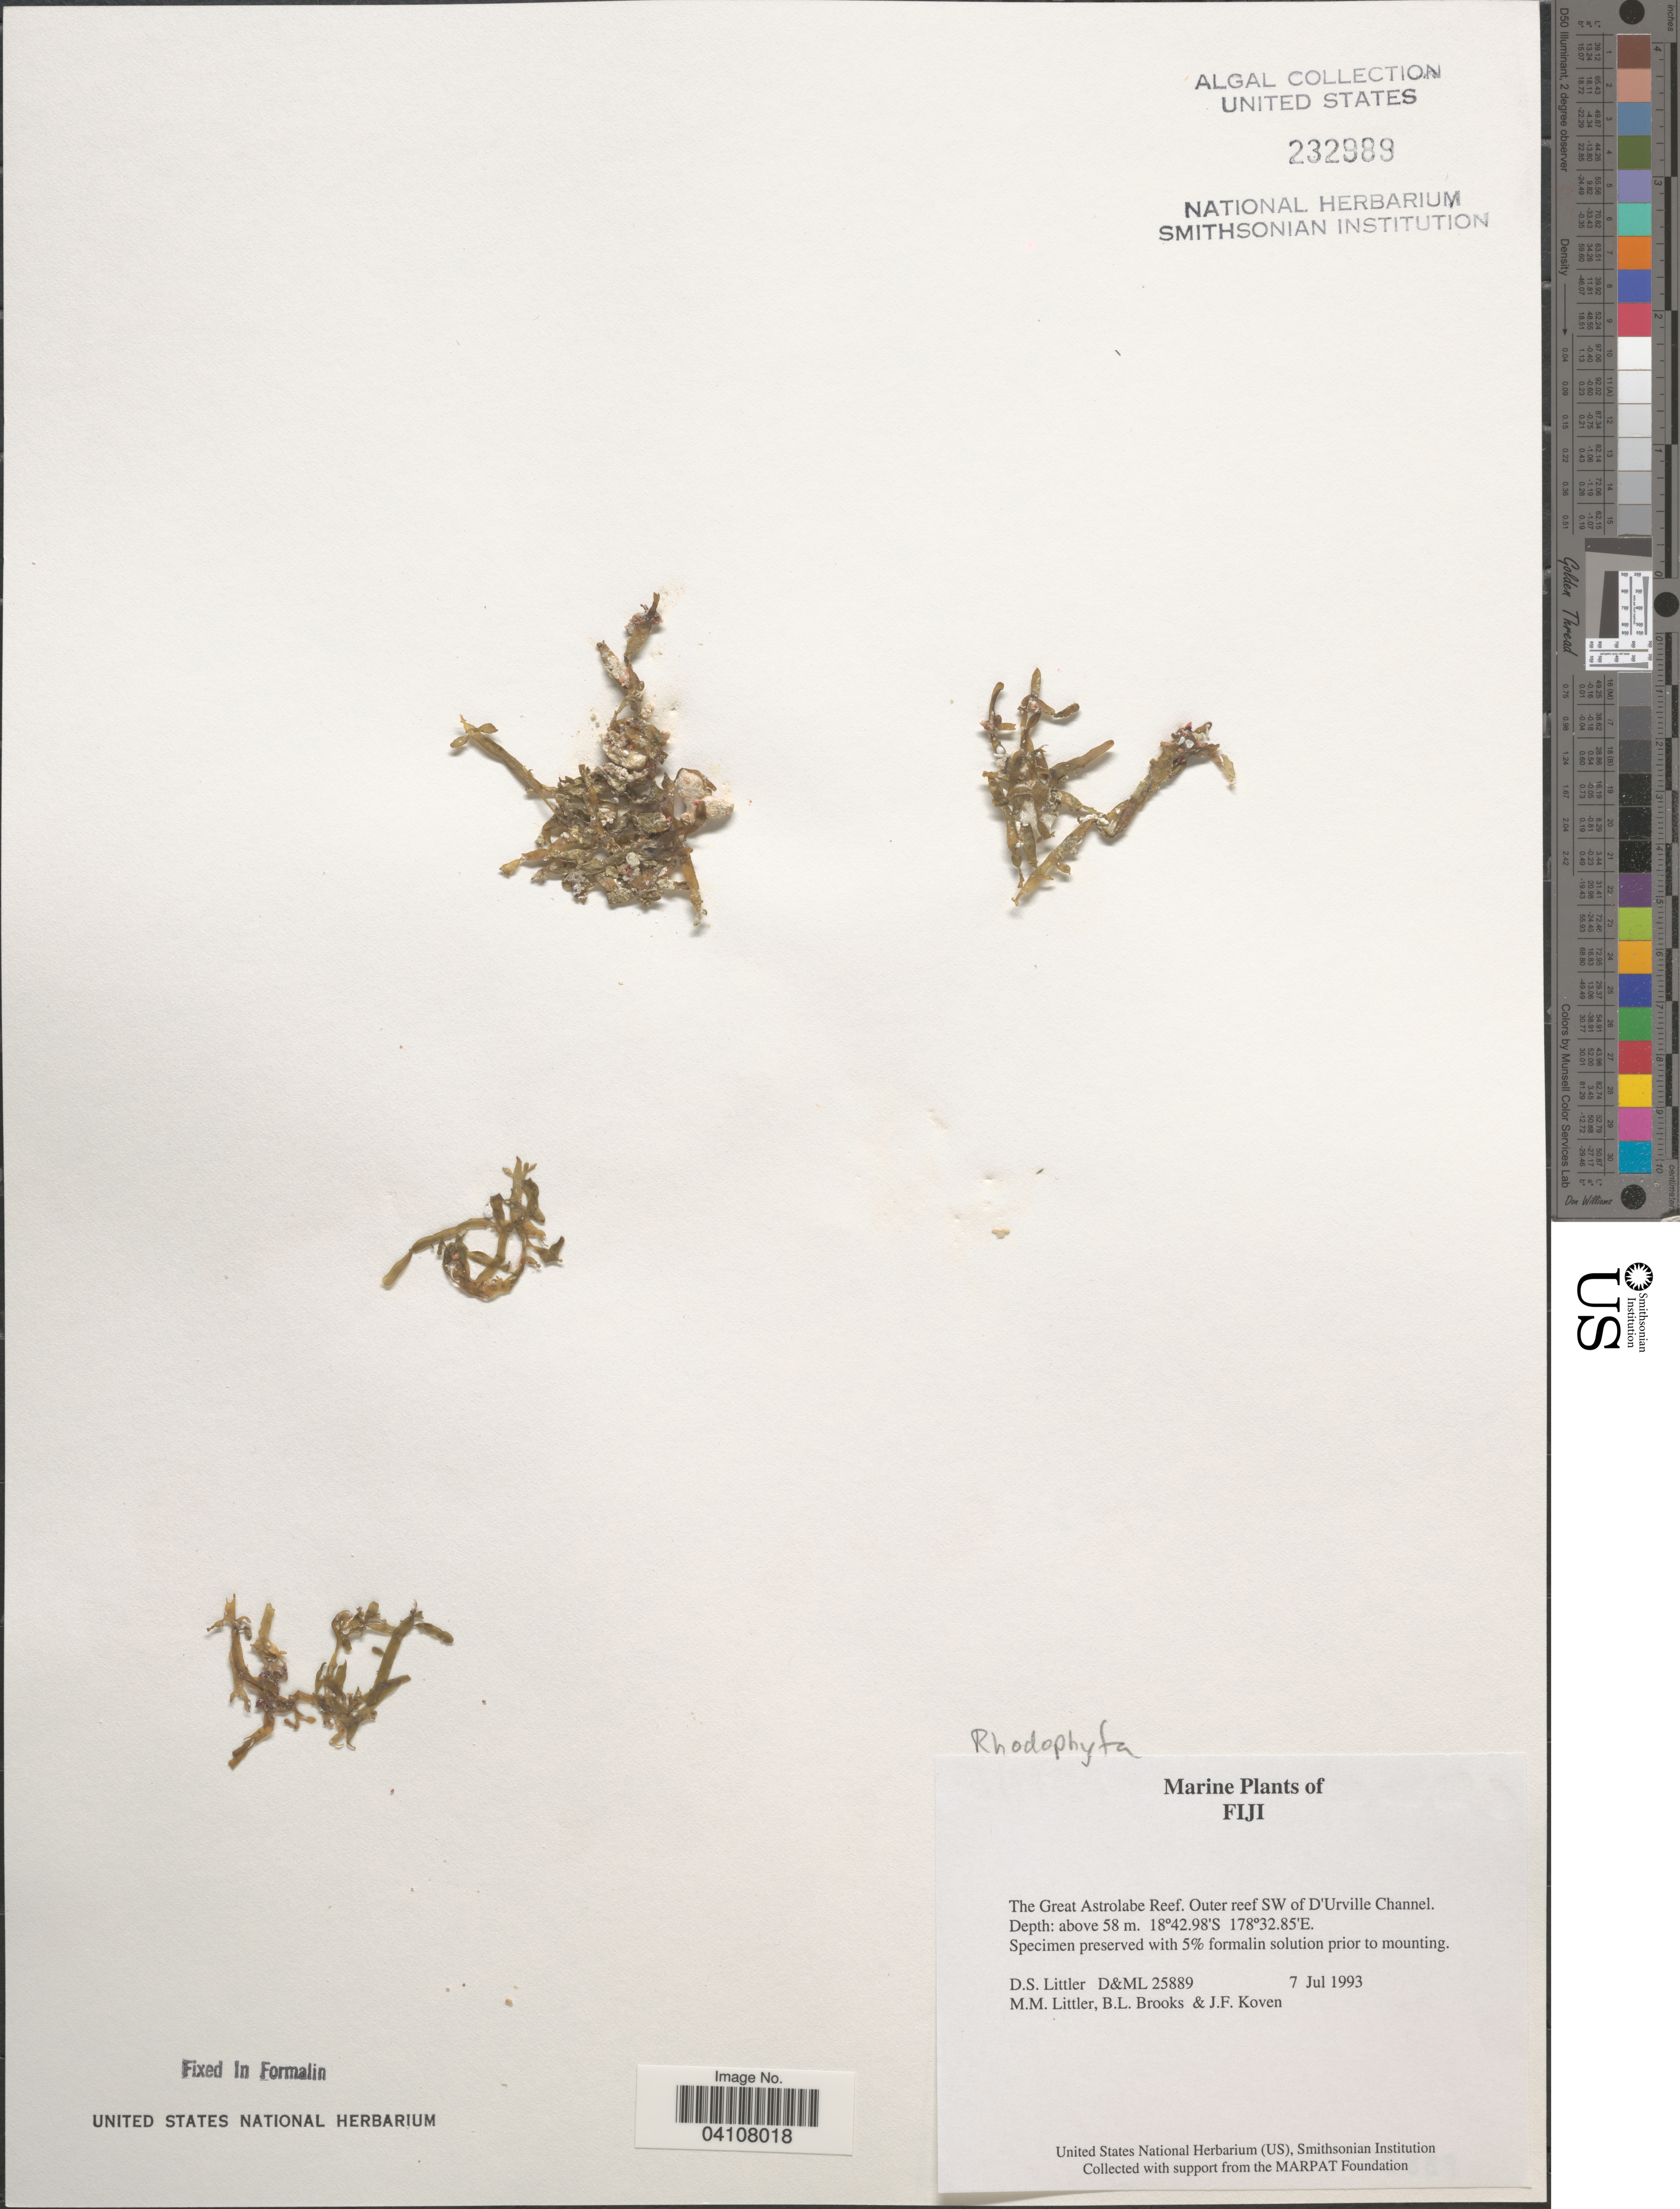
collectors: D. S. Littler, B. Brooks & J. Koven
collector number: D&ML25889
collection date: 1993-07-07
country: Fiji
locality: The Great Astrolabe Reef. Outer reef SW of D'Urville Channel.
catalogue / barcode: US 232989